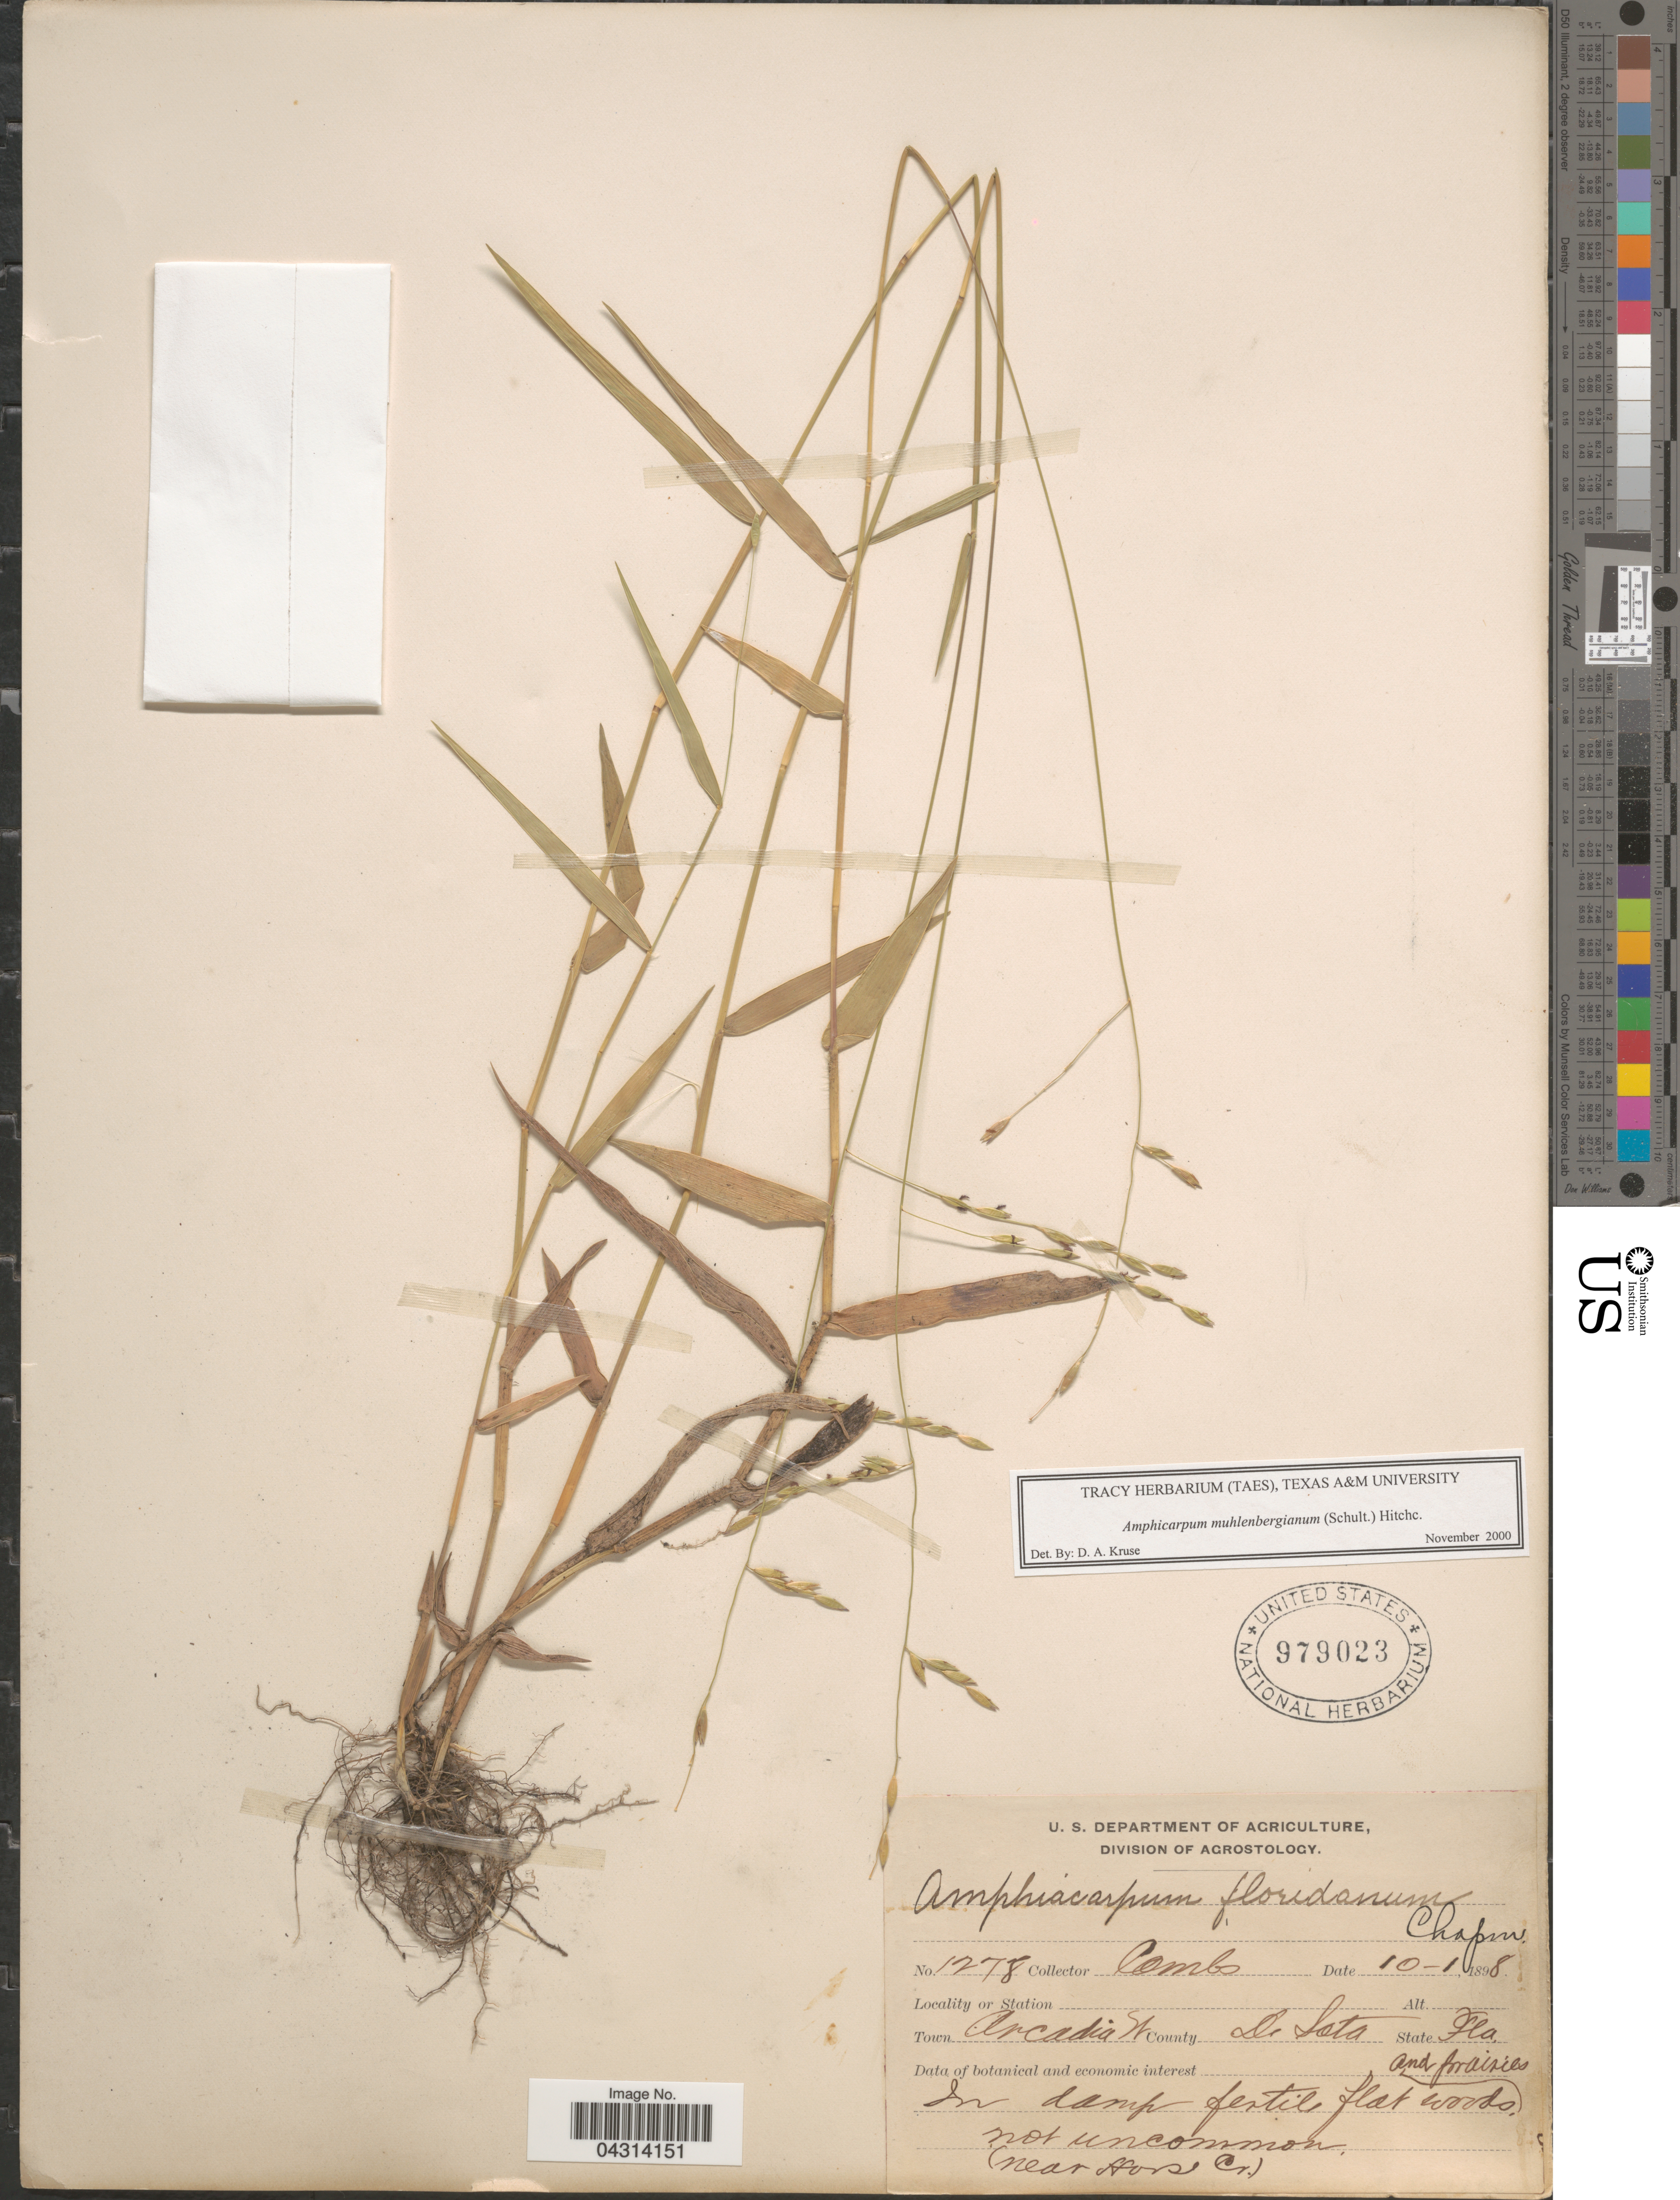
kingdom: Plantae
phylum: Tracheophyta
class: Liliopsida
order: Poales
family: Poaceae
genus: Amphicarpum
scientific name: Amphicarpum muhlenbergianum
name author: (Schult.) Hitchc.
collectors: -. Combs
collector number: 1278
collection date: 1898-10-01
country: United States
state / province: Florida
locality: Town Arcadia St. County De Soto.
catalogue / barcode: US 979023